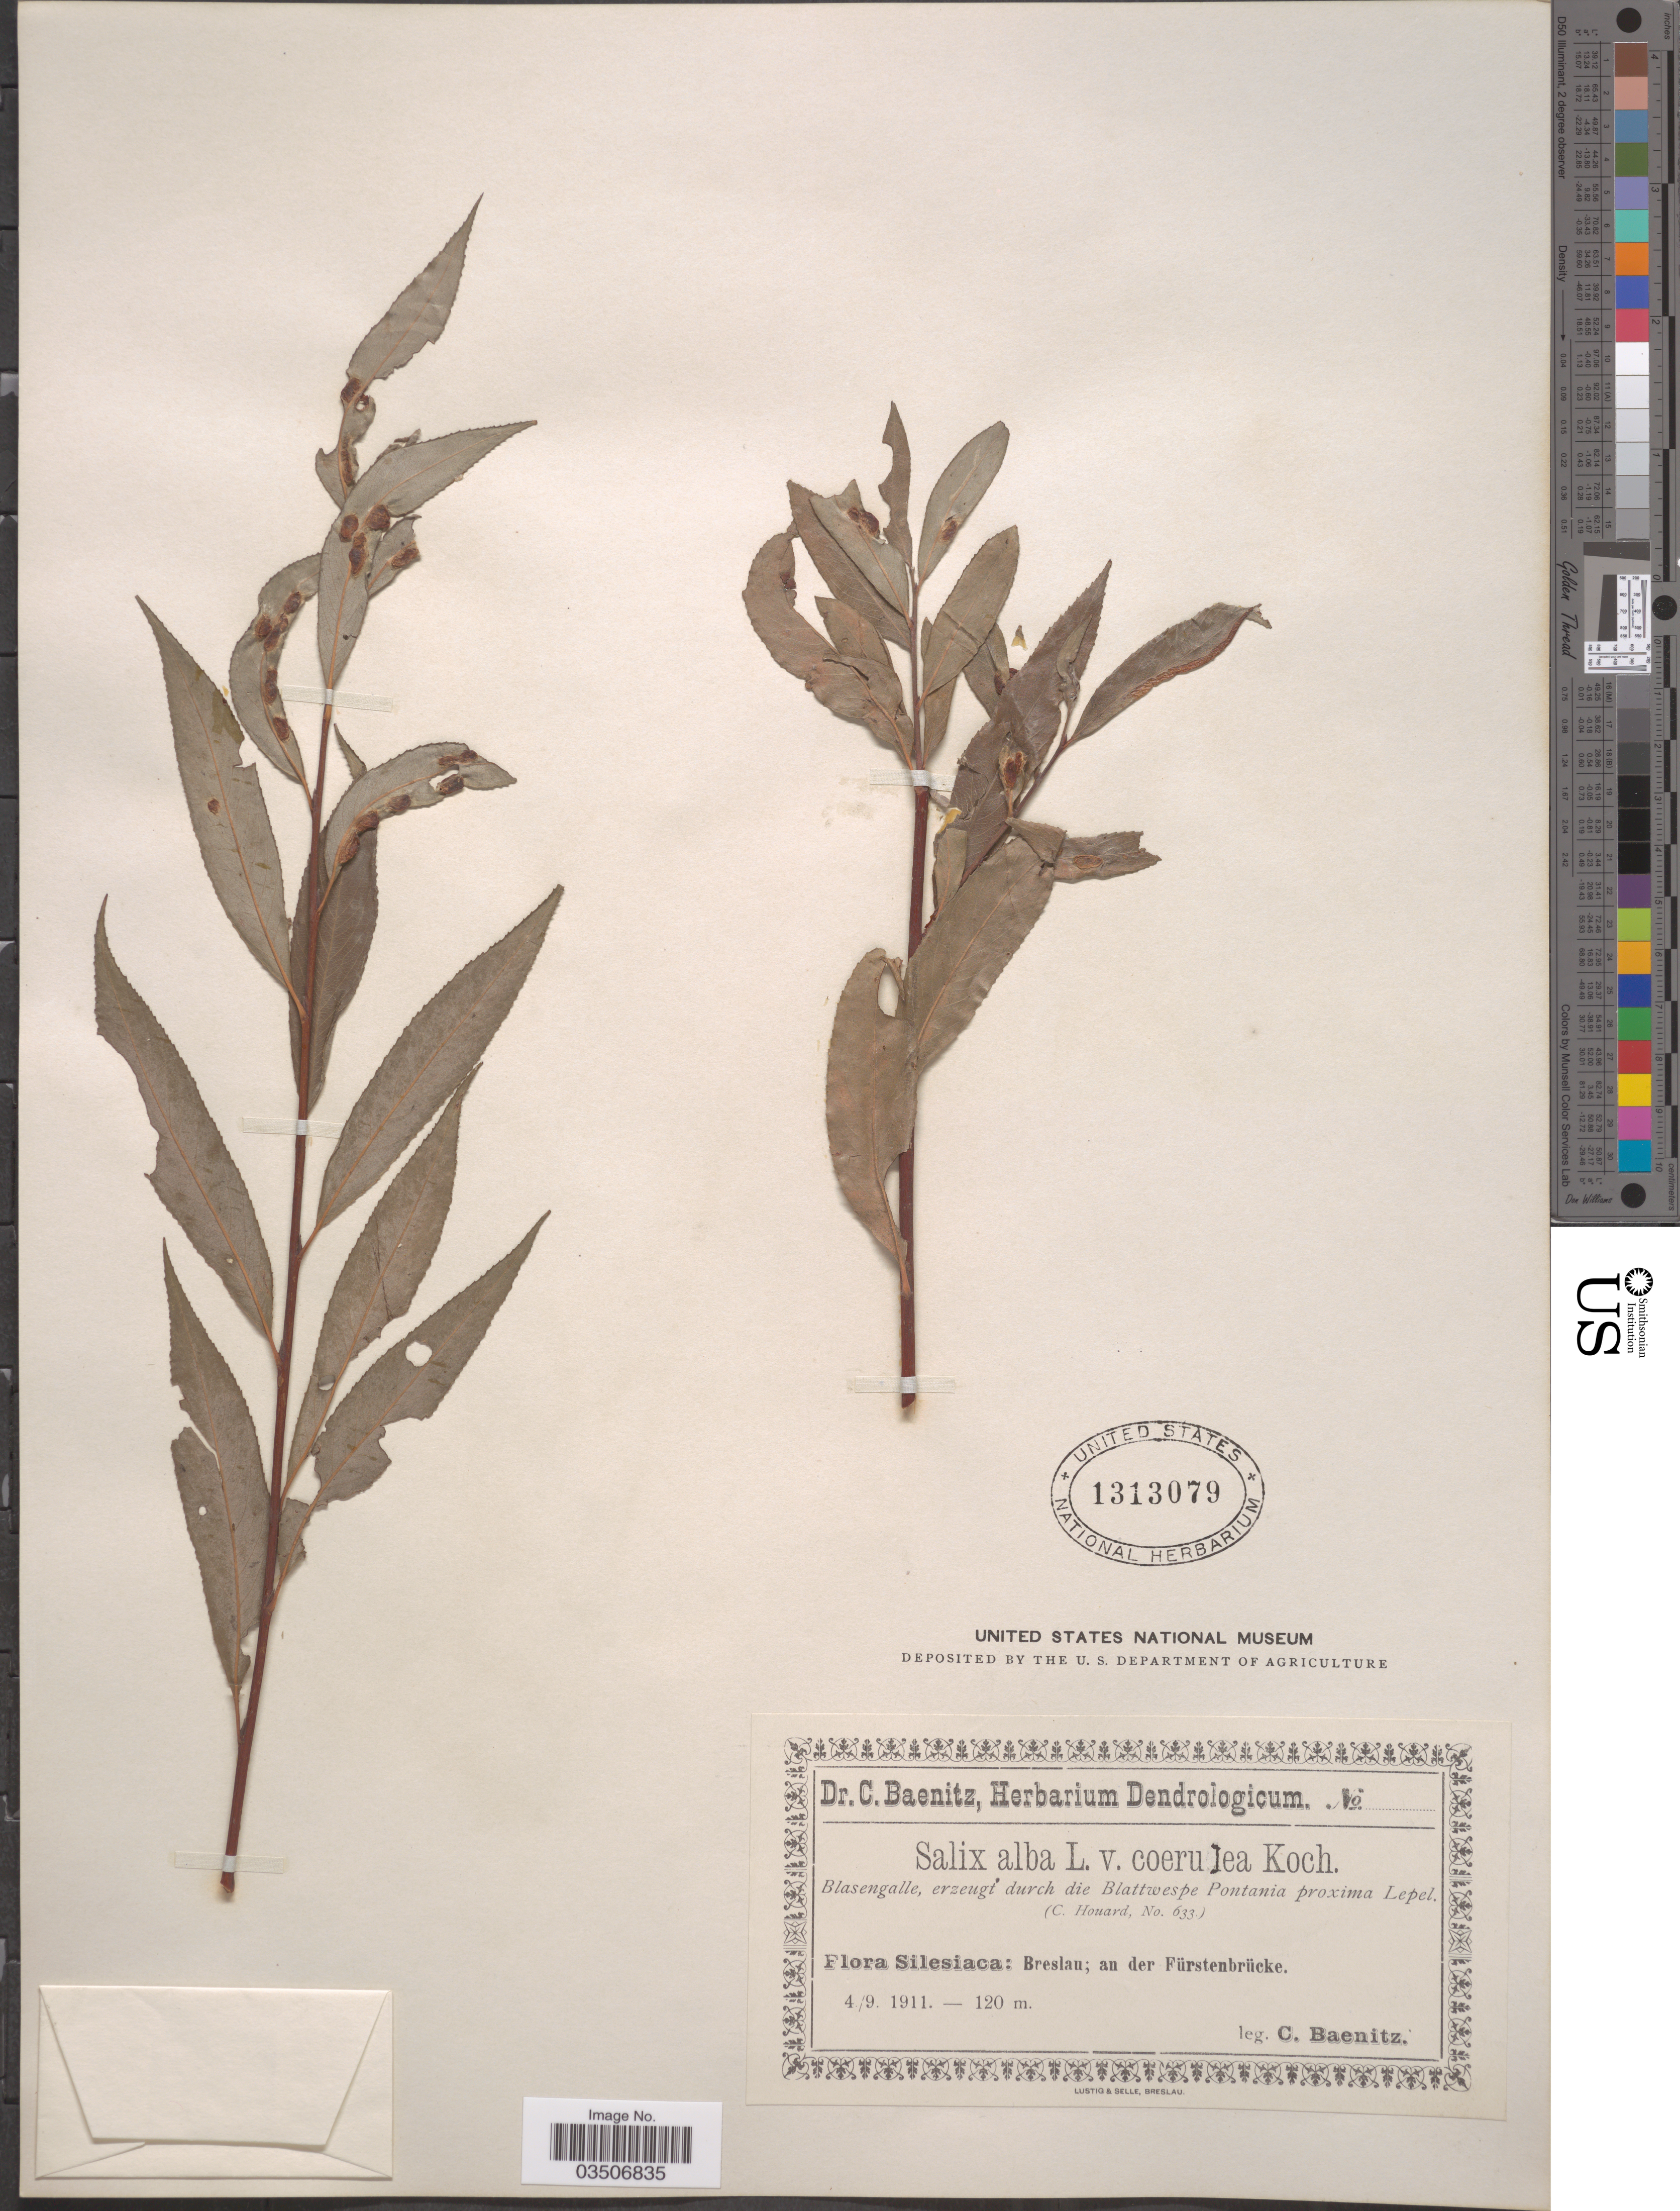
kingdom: Plantae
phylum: Tracheophyta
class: Magnoliopsida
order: Malpighiales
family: Salicaceae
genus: Salix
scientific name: Salix alba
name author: L.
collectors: C. G. Baenitz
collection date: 1911-09-04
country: Poland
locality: Silesiaca: Breslau; an der Fürstenbrücke.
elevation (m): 120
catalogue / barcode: US 1313079